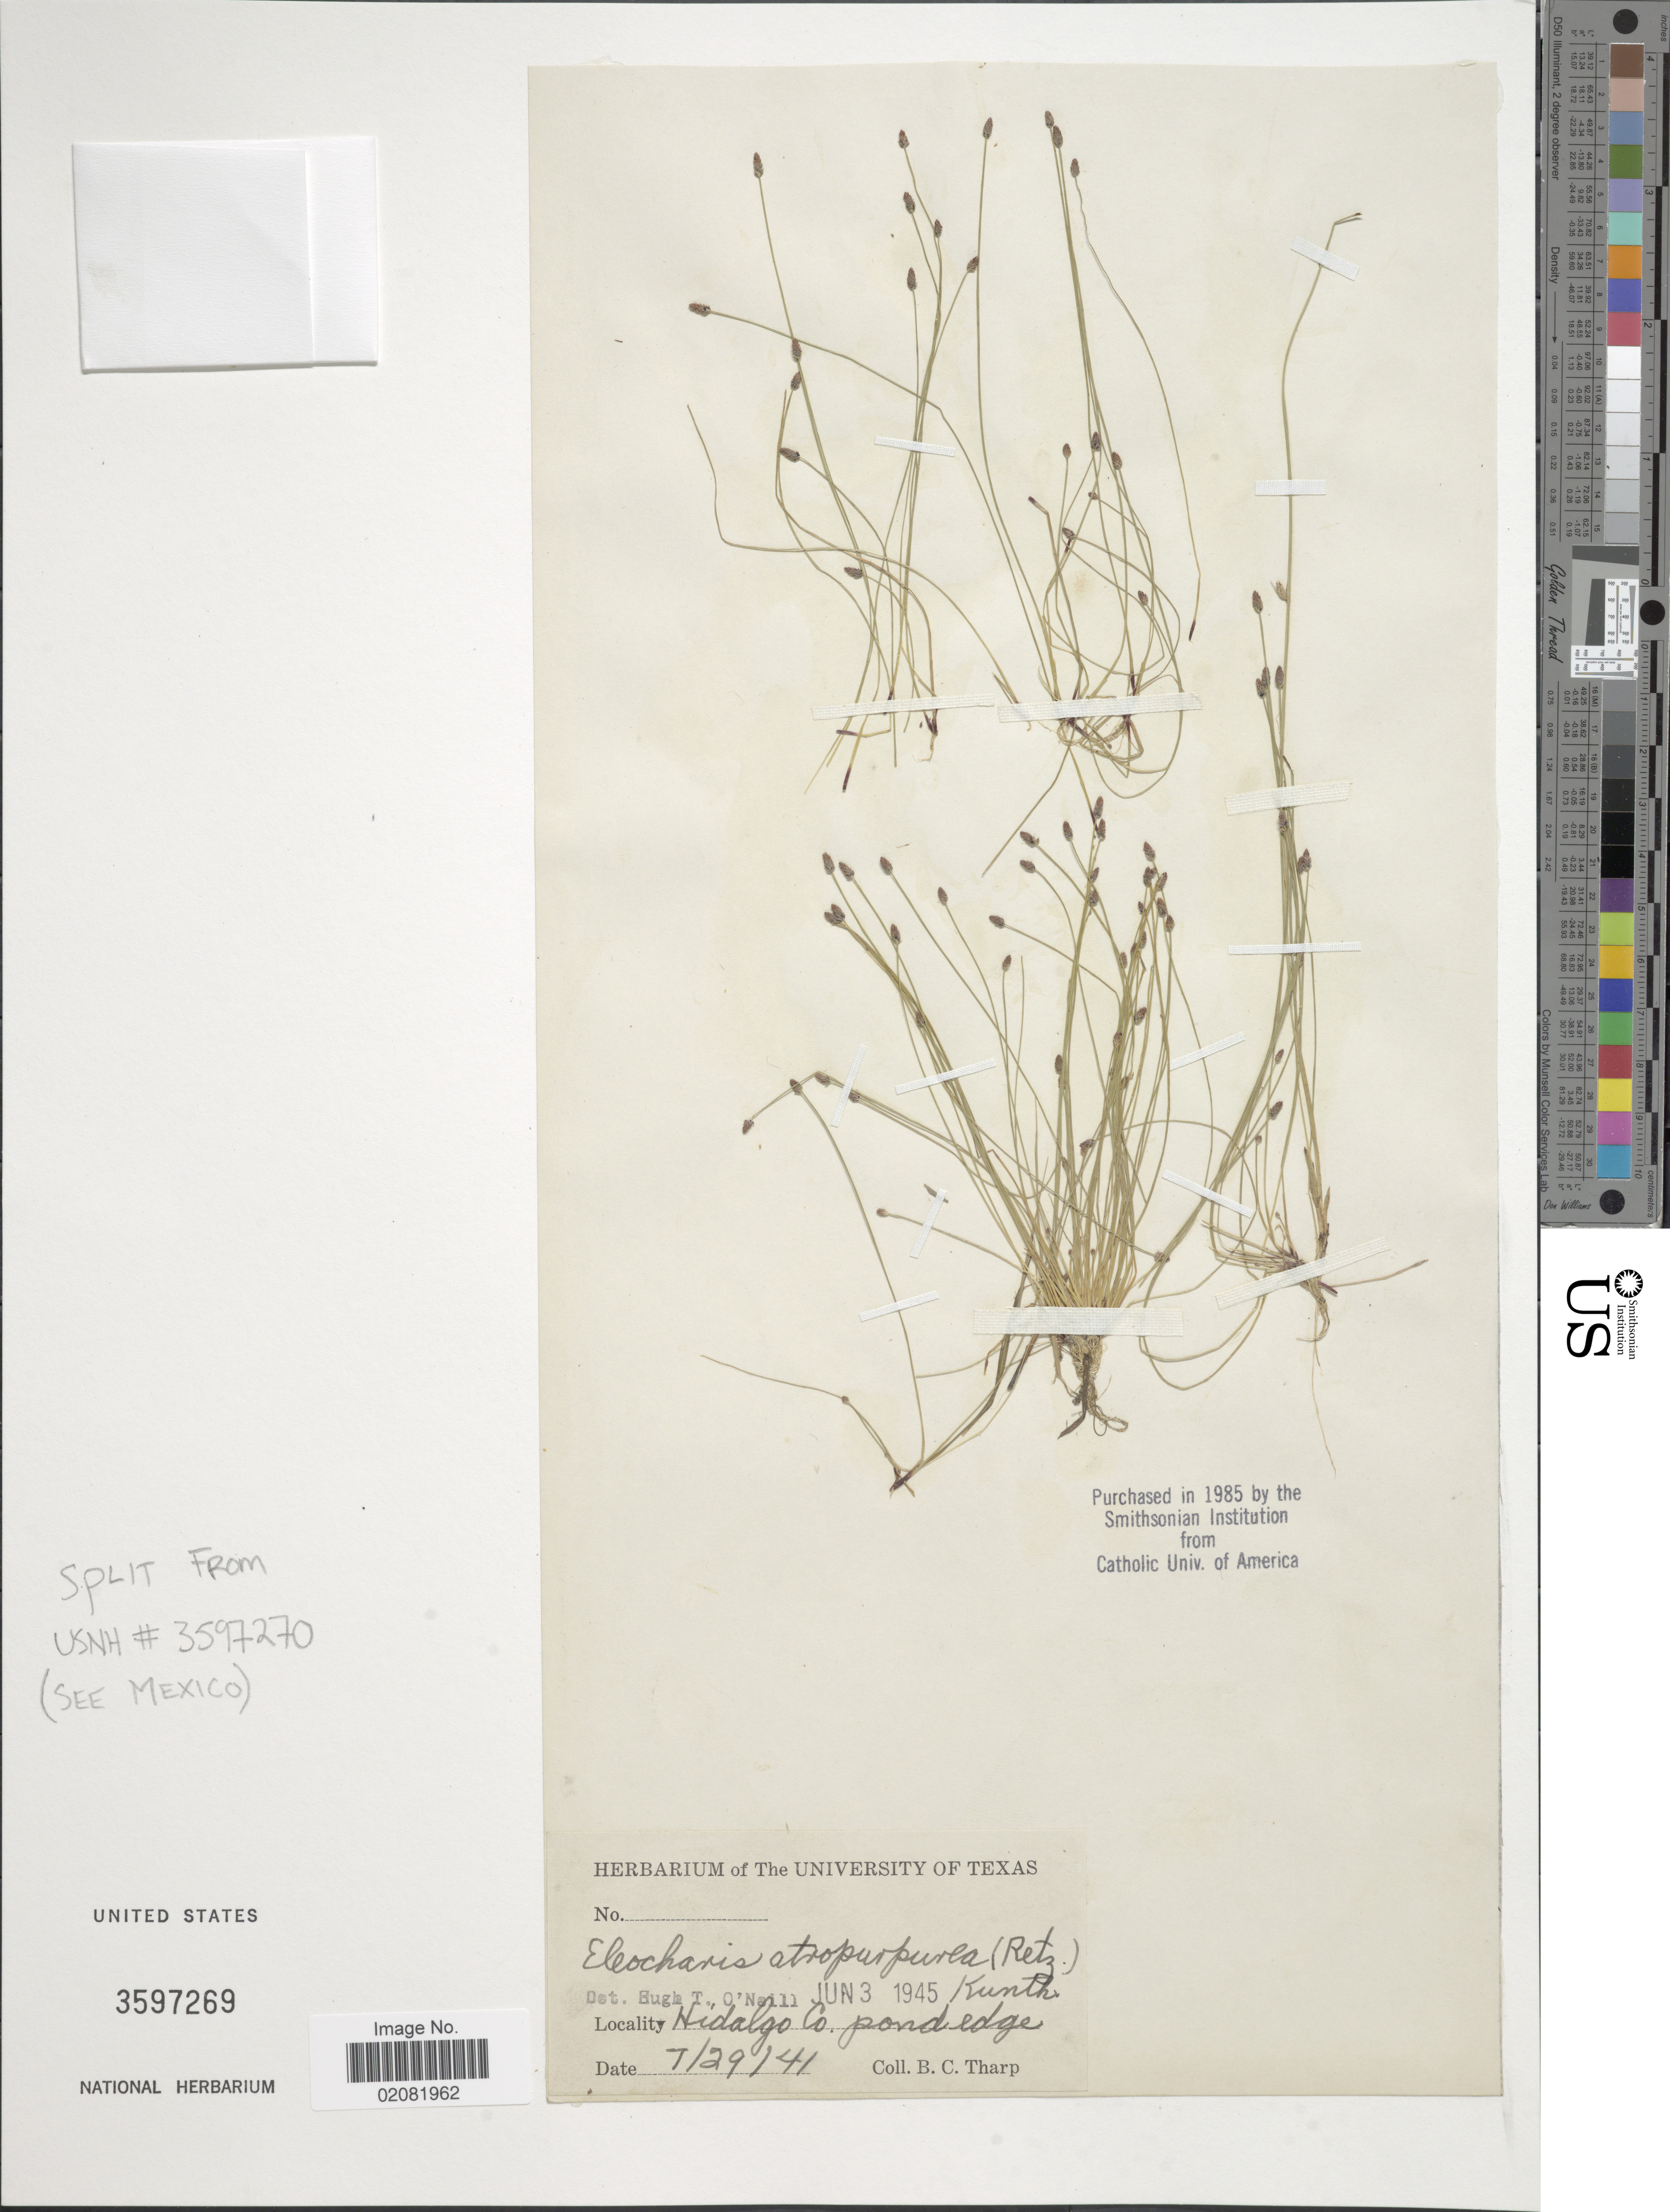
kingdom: Plantae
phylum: Tracheophyta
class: Liliopsida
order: Poales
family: Cyperaceae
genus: Eleocharis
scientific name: Eleocharis atropurpurea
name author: (Retz.) J. Presl & C. Presl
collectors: B. C. Tharp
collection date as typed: Transcribed d/m/y: 29/7/41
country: United States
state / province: Texas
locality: Hidalgo Co.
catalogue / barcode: US 3597269